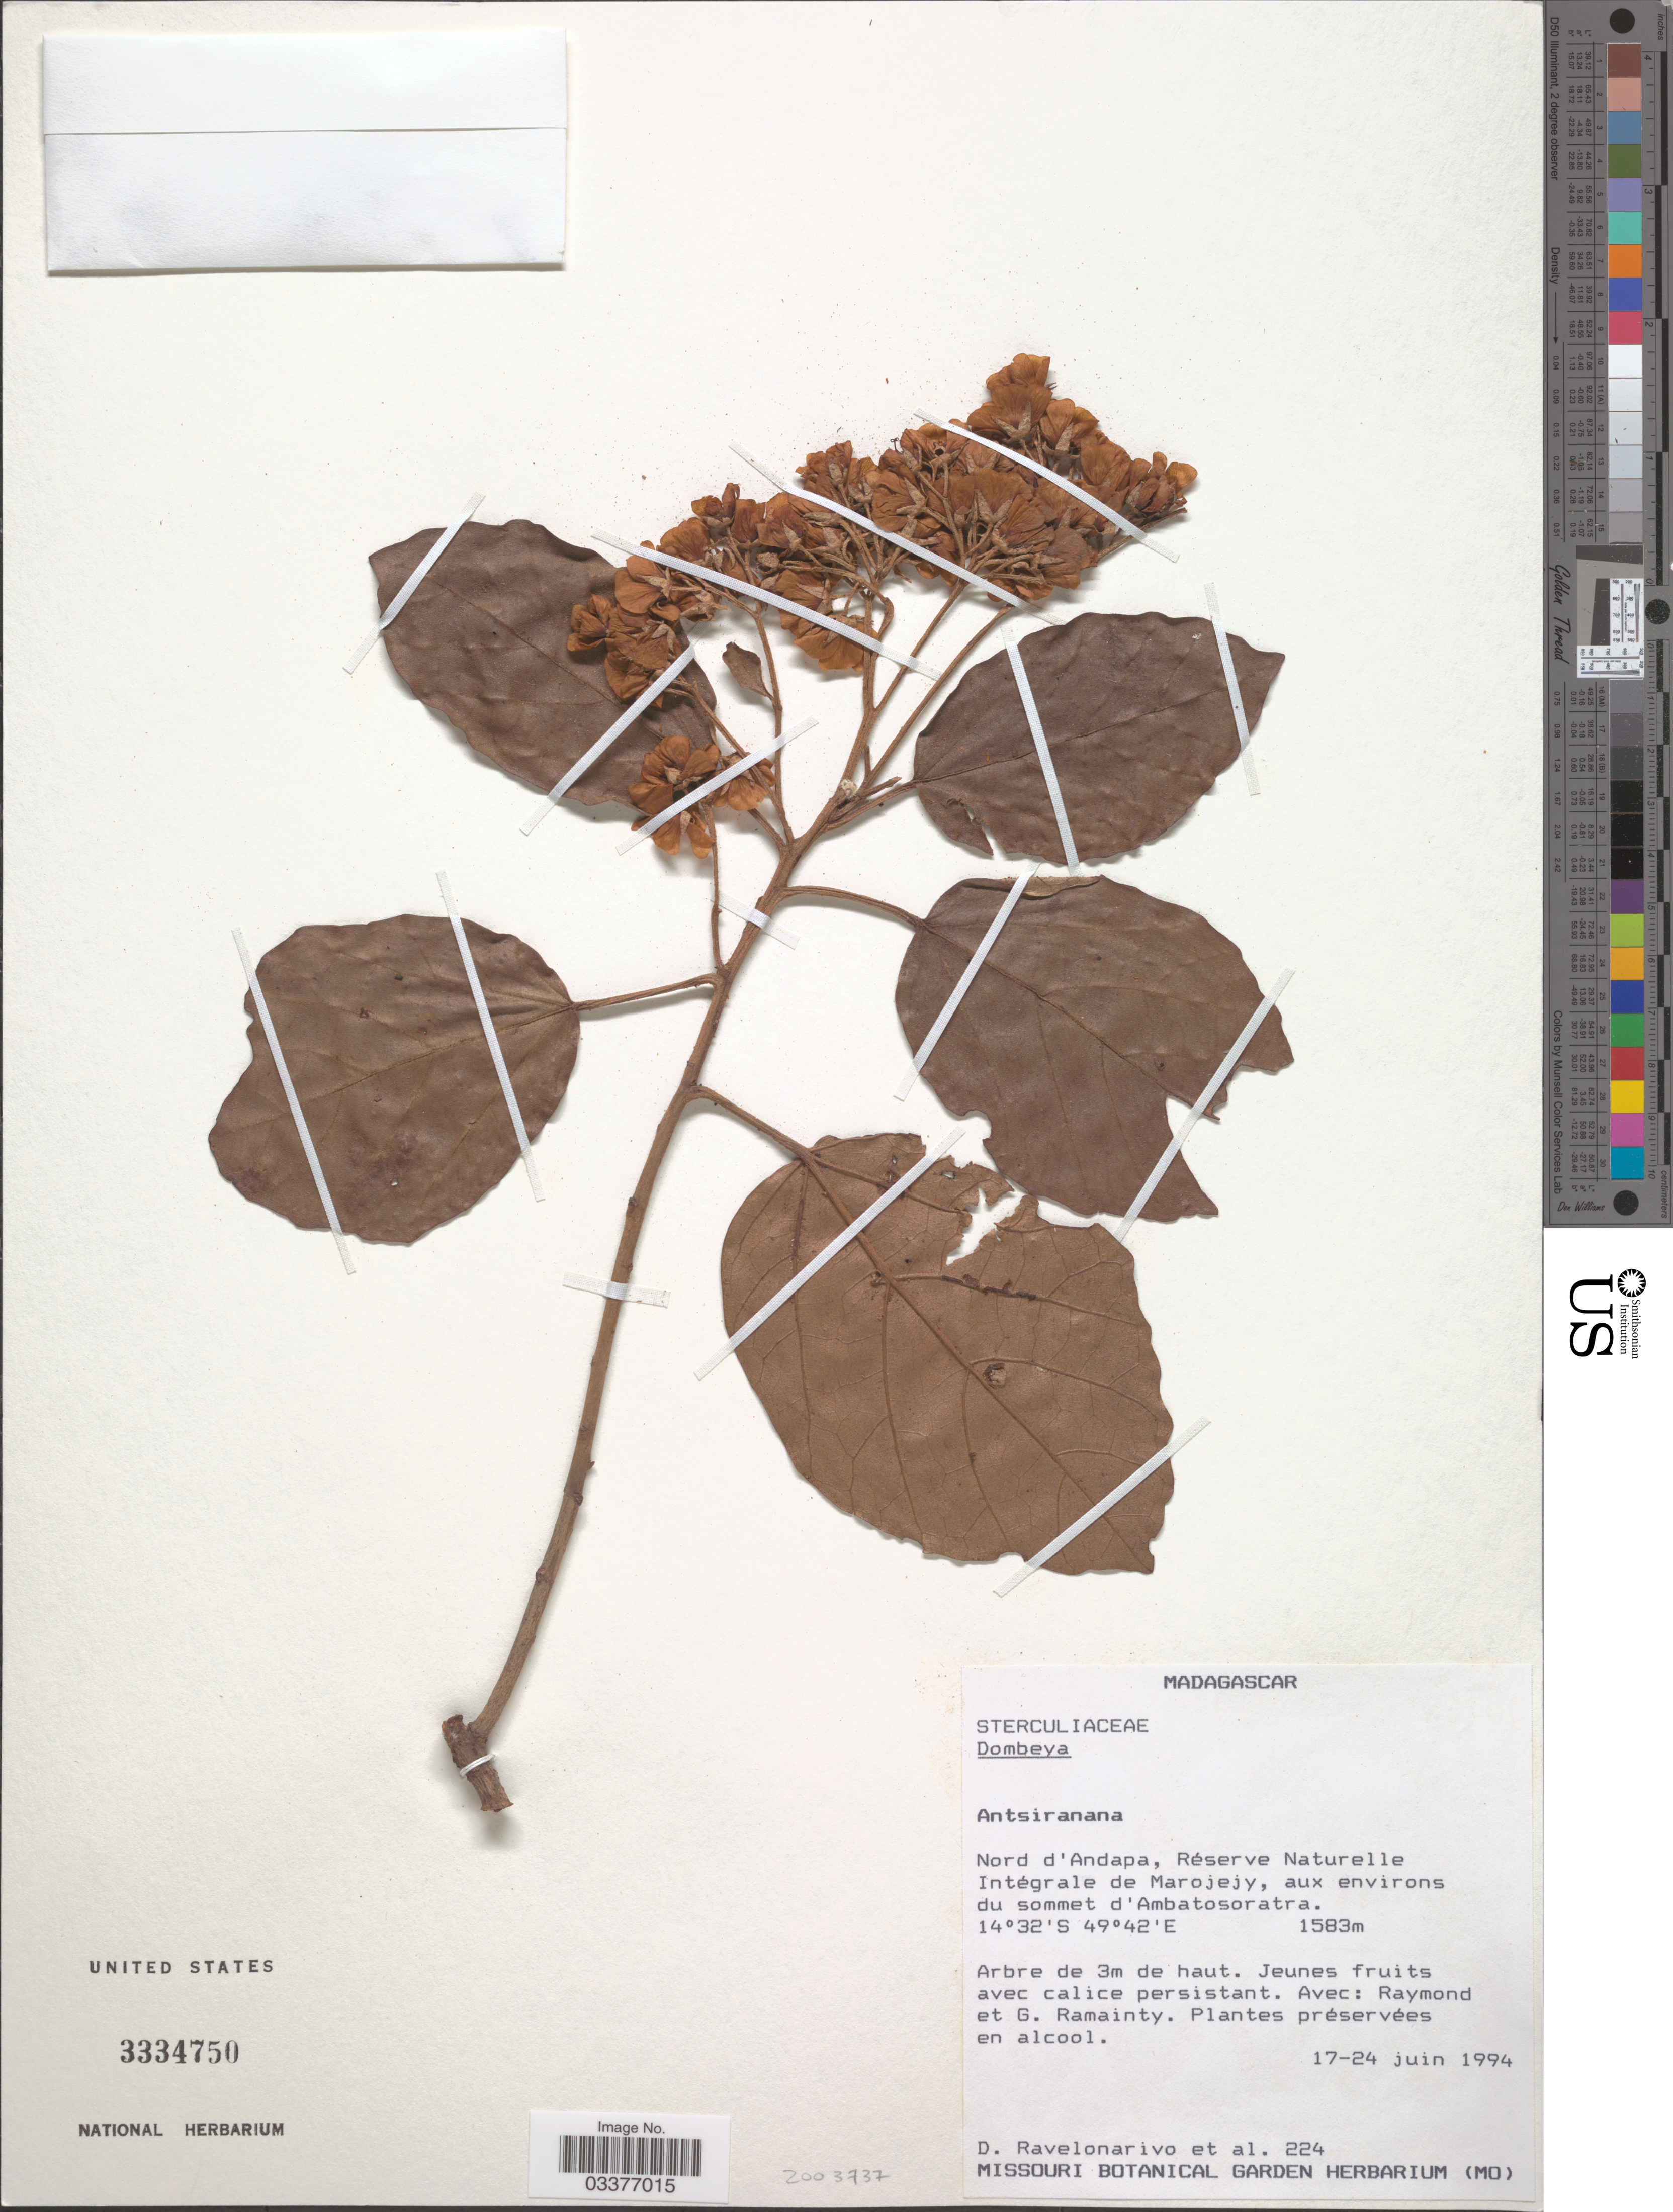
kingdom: Plantae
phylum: Tracheophyta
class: Magnoliopsida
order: Malvales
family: Malvaceae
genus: Dombeya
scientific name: Dombeya sp.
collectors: D. Ravelonarivo, -. Raymond & G. Ramainty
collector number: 224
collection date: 1994-06-17/1994-06-24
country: Madagascar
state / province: Sava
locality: Nord d'Andapa, Réserve Naturelle Intégrale de Marojejy, aux environs du sommet d'Ambatosoratra.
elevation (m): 1583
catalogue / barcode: US 3334750